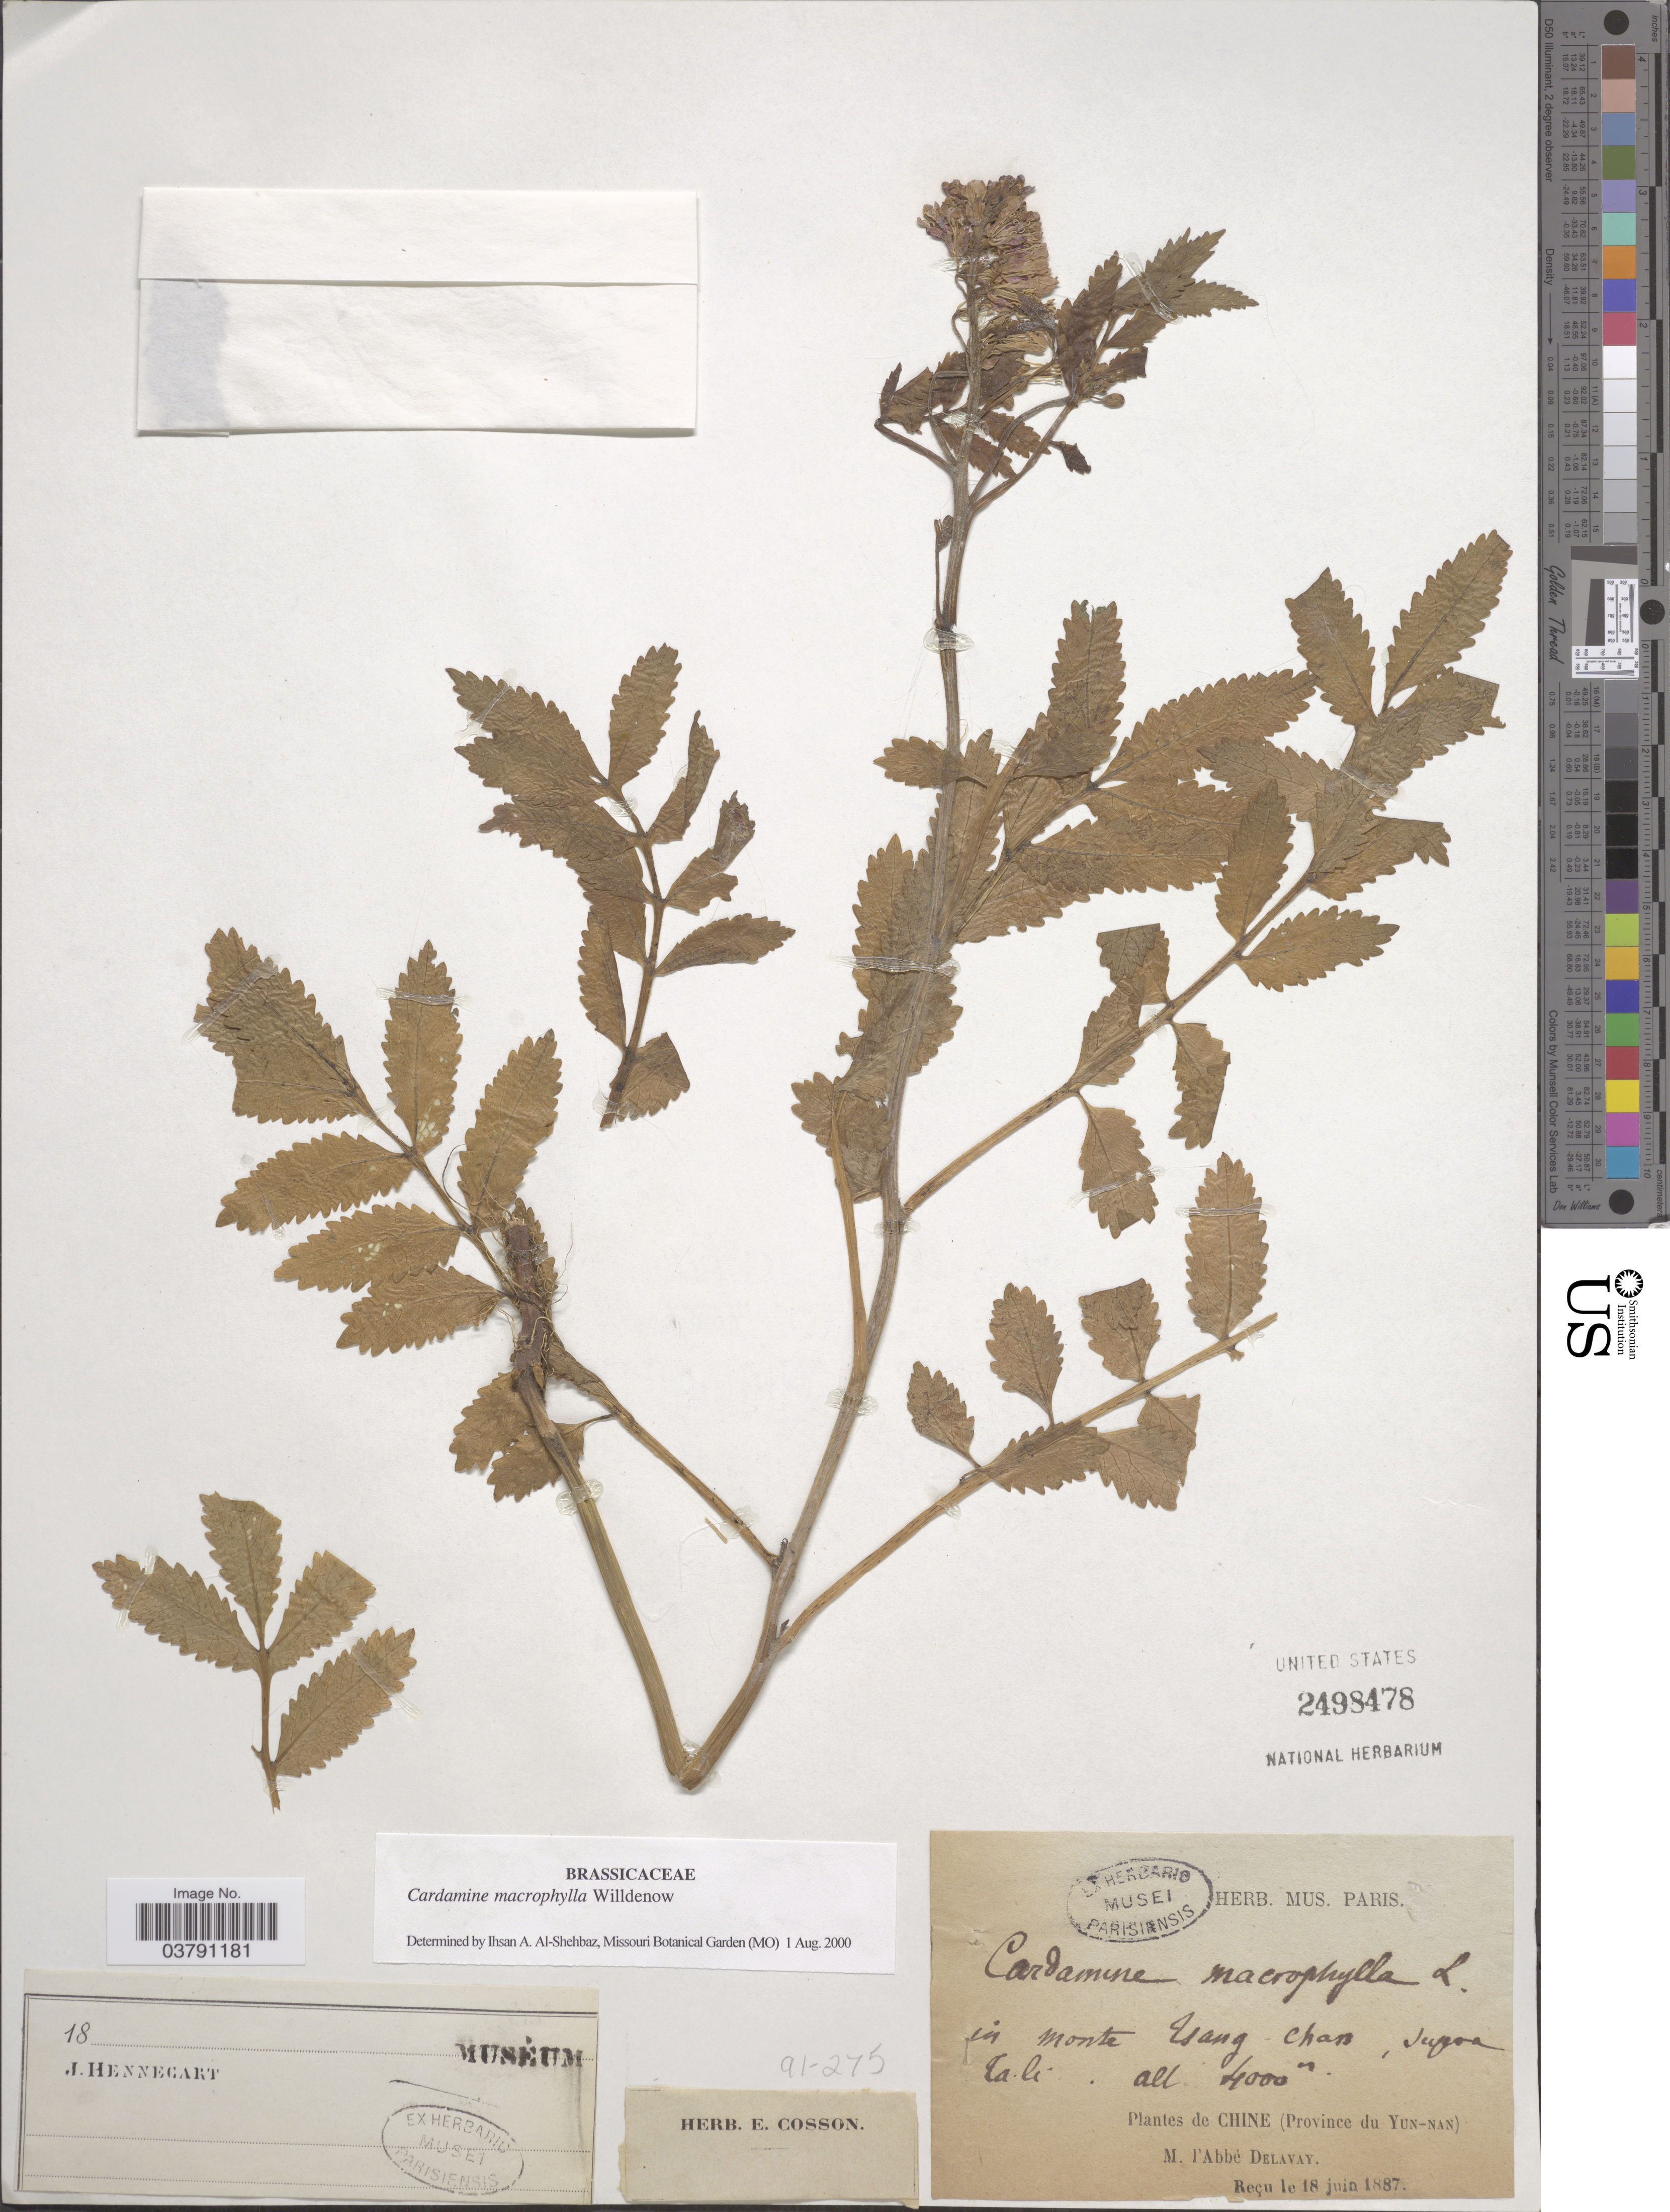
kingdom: Plantae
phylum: Tracheophyta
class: Magnoliopsida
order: Brassicales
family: Brassicaceae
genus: Cardamine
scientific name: Cardamine macrophylla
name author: Willd.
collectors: P. Delavay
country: China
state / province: Yunnan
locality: In monte Tsang Chan, supra Tali. Province du Yun-nan.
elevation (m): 1219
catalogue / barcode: US 2498478